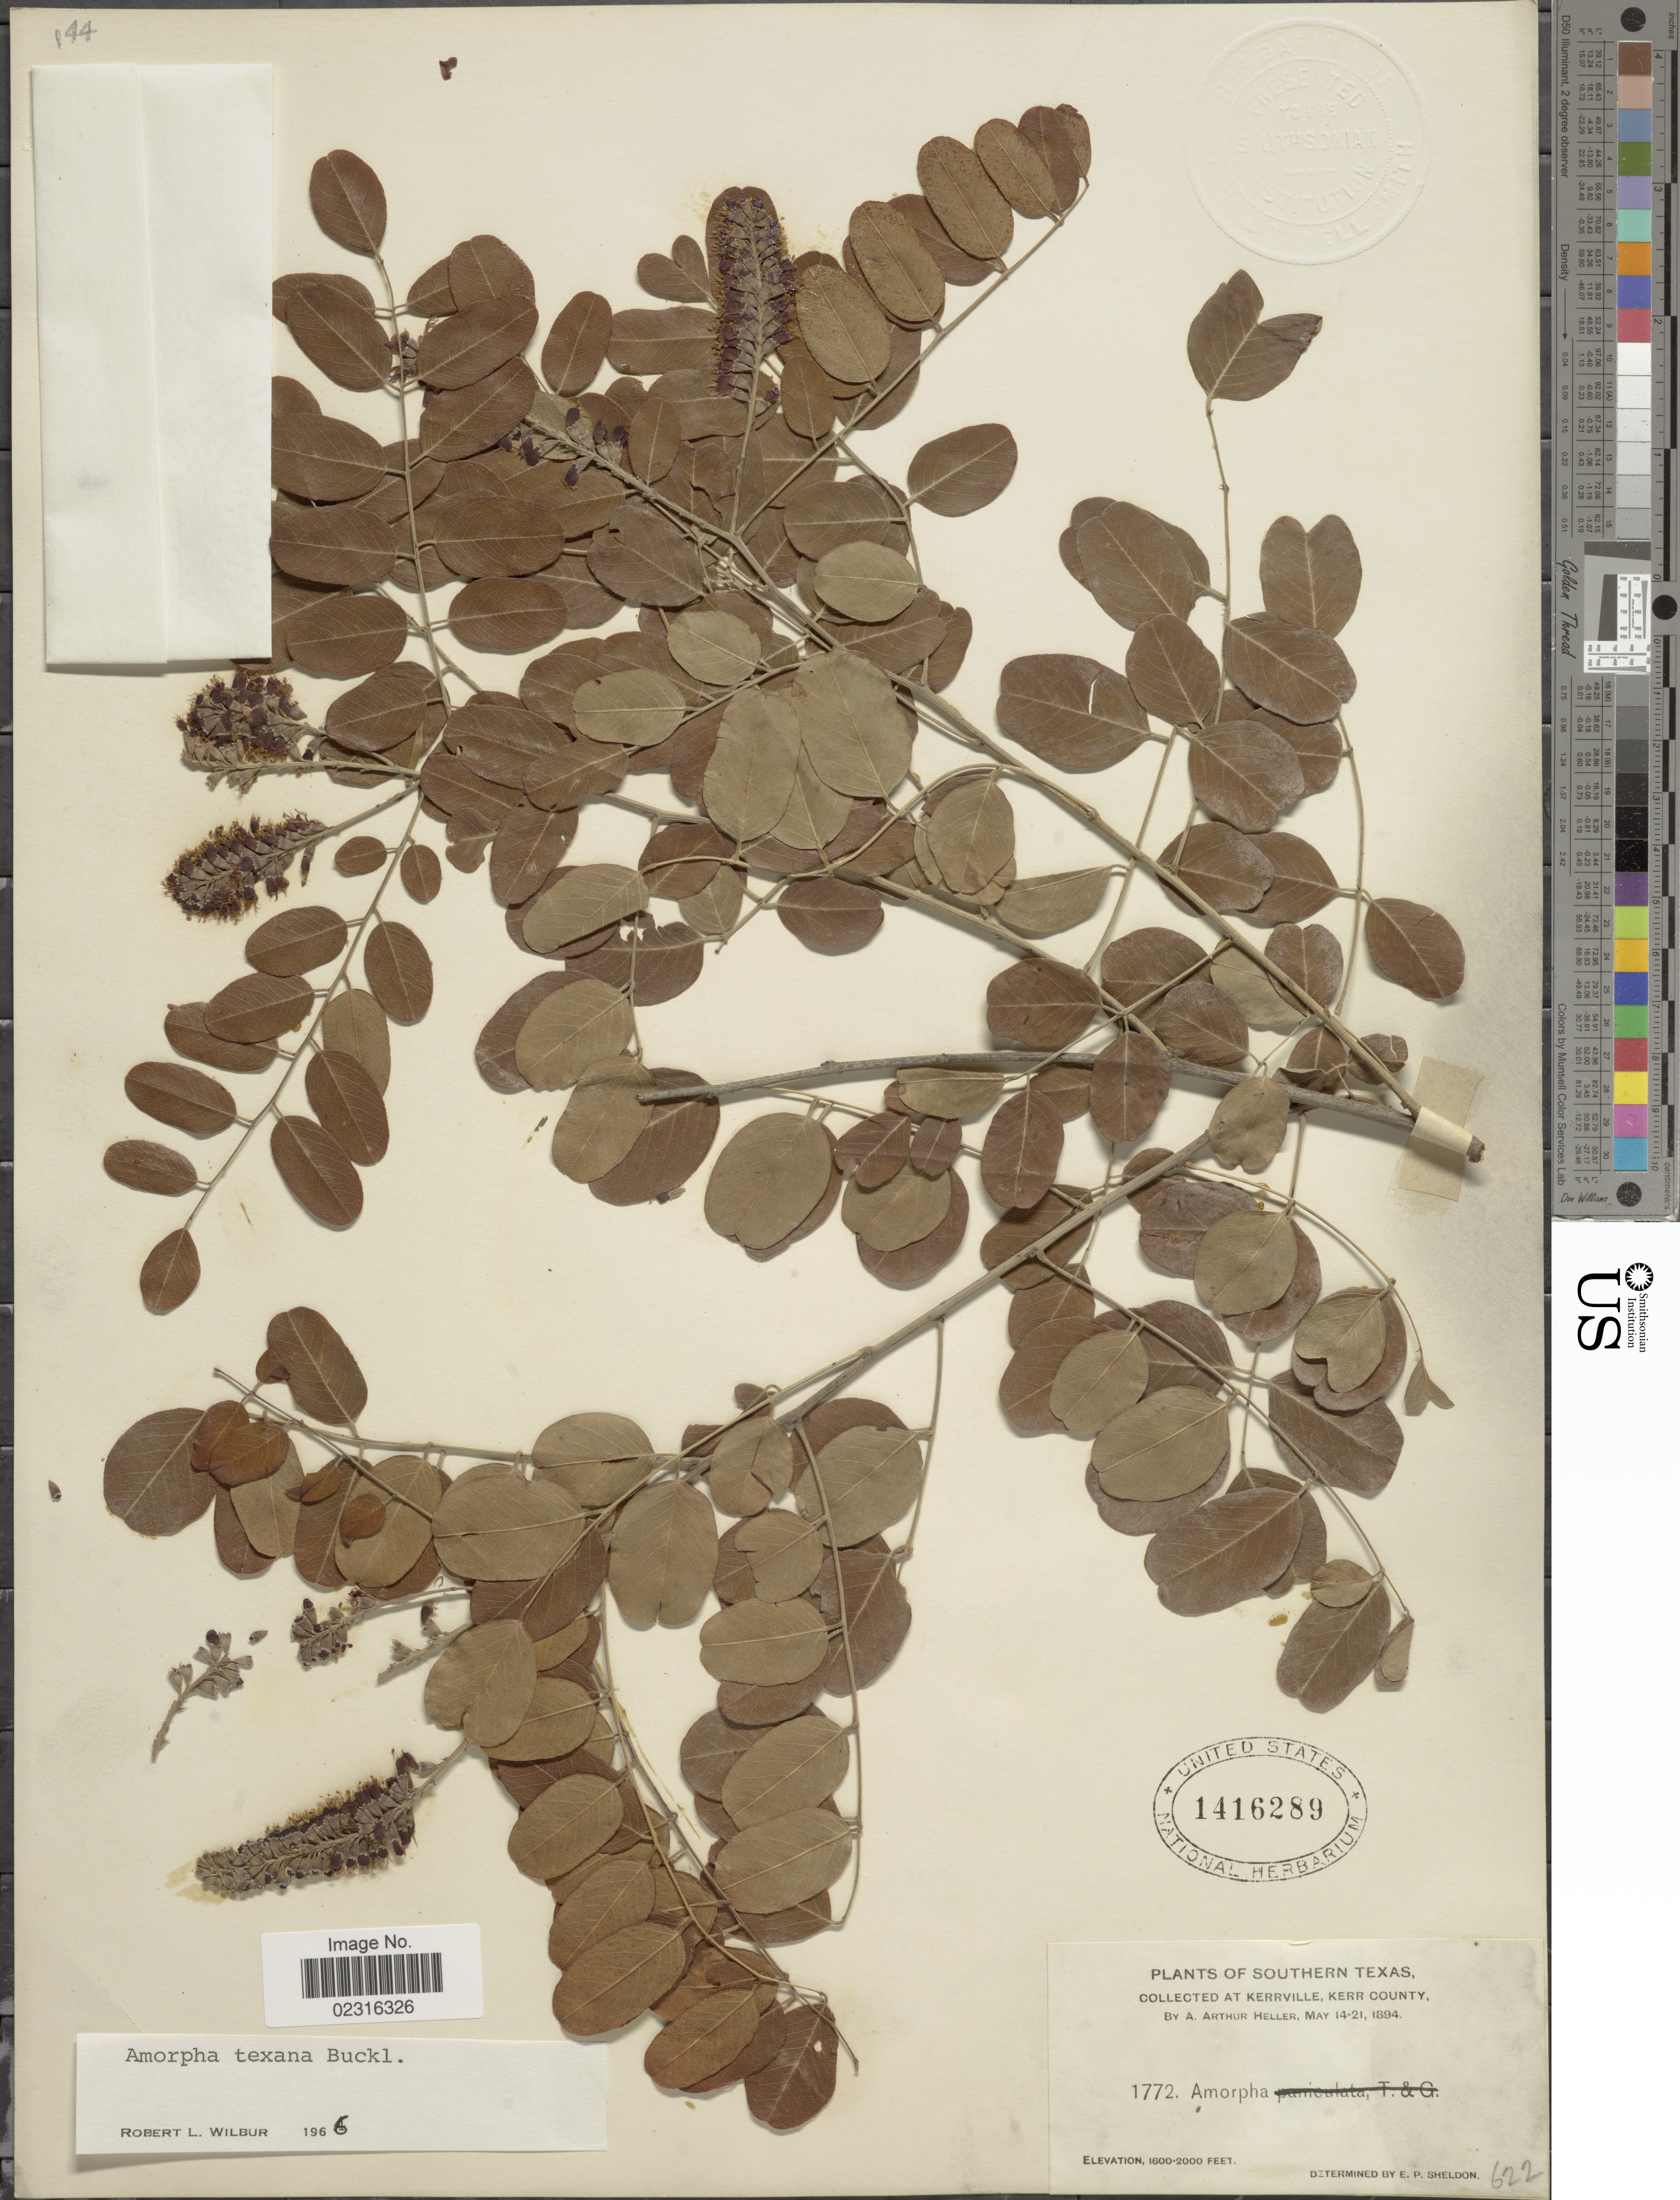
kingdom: Plantae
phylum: Tracheophyta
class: Magnoliopsida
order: Fabales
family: Fabaceae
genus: Amorpha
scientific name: Amorpha texana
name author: Buckley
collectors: A. A. Heller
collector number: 1772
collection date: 1894-05-14/1894-05-21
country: United States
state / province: Texas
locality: Southern Texas, about Kerrville, Kerr County.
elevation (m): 488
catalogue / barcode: US 1416289